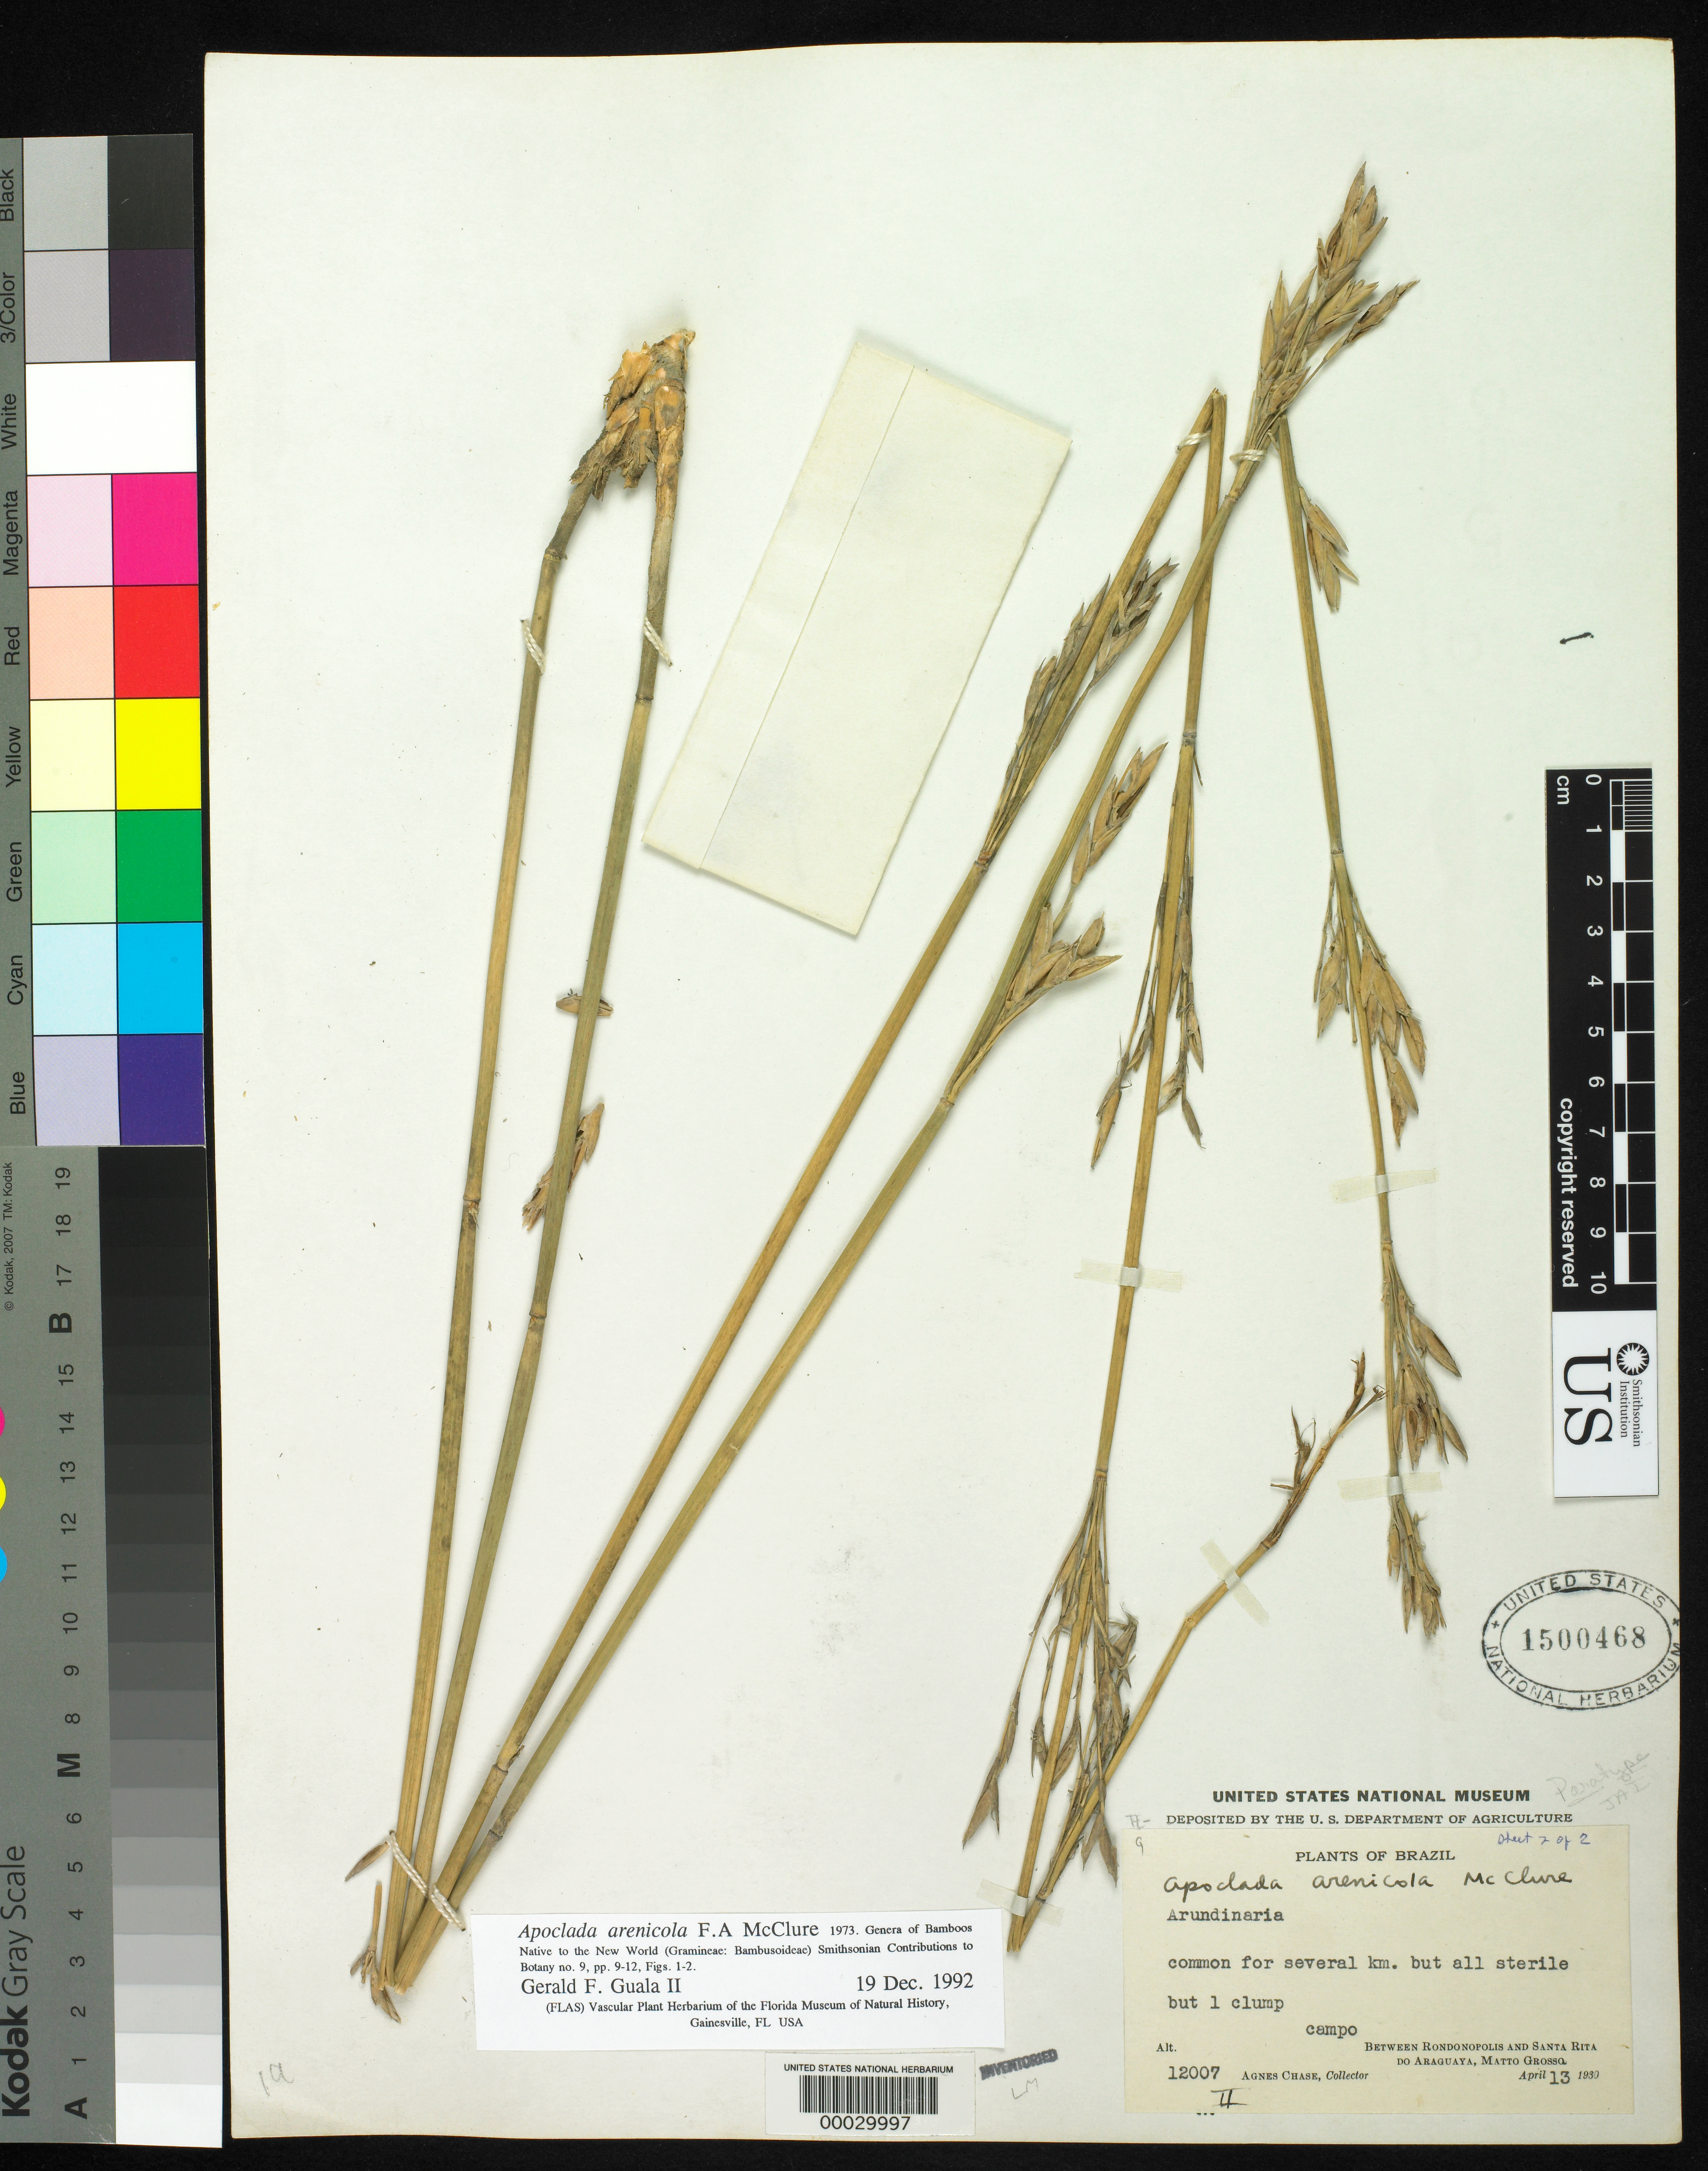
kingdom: Plantae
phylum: Tracheophyta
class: Liliopsida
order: Poales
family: Poaceae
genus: Filgueirasia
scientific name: Filgueirasia arenicola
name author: (McClure) Guala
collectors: A. Chase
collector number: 12007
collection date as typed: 13 Apr 1930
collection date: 1930-04-13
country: Brazil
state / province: Mato Grosso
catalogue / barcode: US 1500468